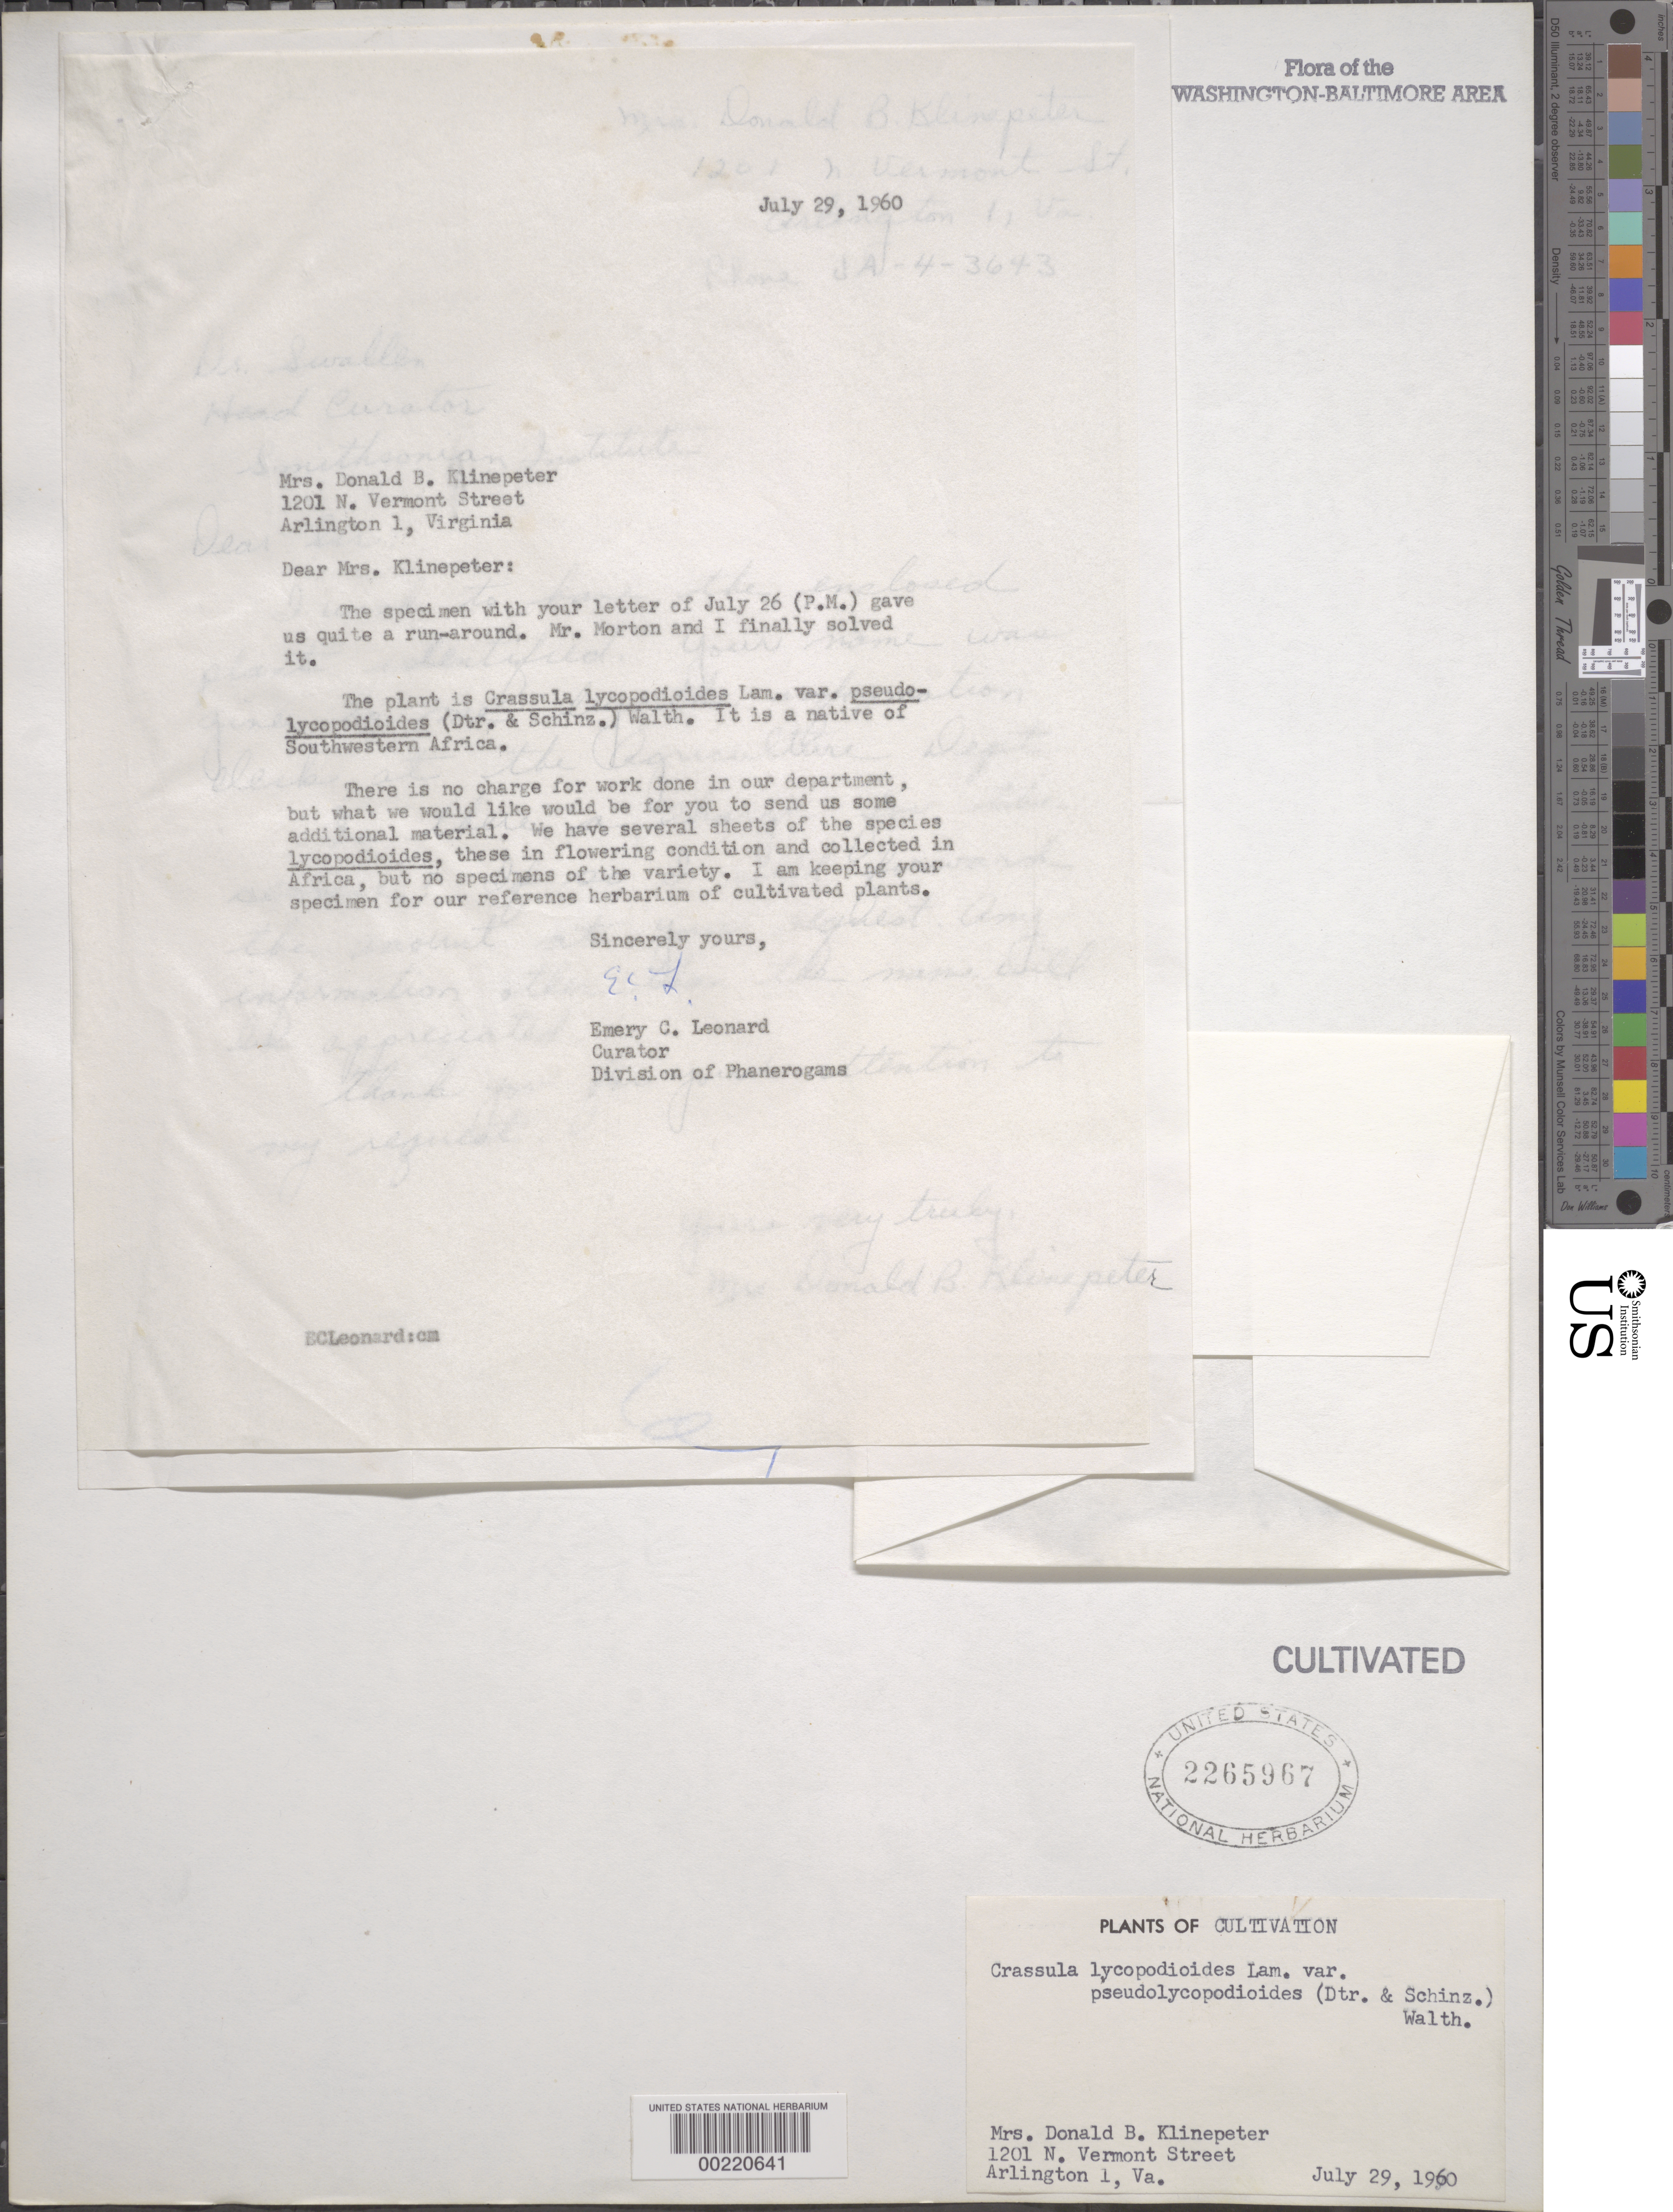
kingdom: Plantae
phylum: Tracheophyta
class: Magnoliopsida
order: Saxifragales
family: Crassulaceae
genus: Crassula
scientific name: Crassula lycopodioides var. pseudolycopodioides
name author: (Dinter & Schinz) Walther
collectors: D. Klinepeter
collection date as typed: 29 Jul 1960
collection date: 1960-07-29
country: United States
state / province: Virginia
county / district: Arlington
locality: Arlington, 1201 N Vermont St.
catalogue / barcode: US 2265967